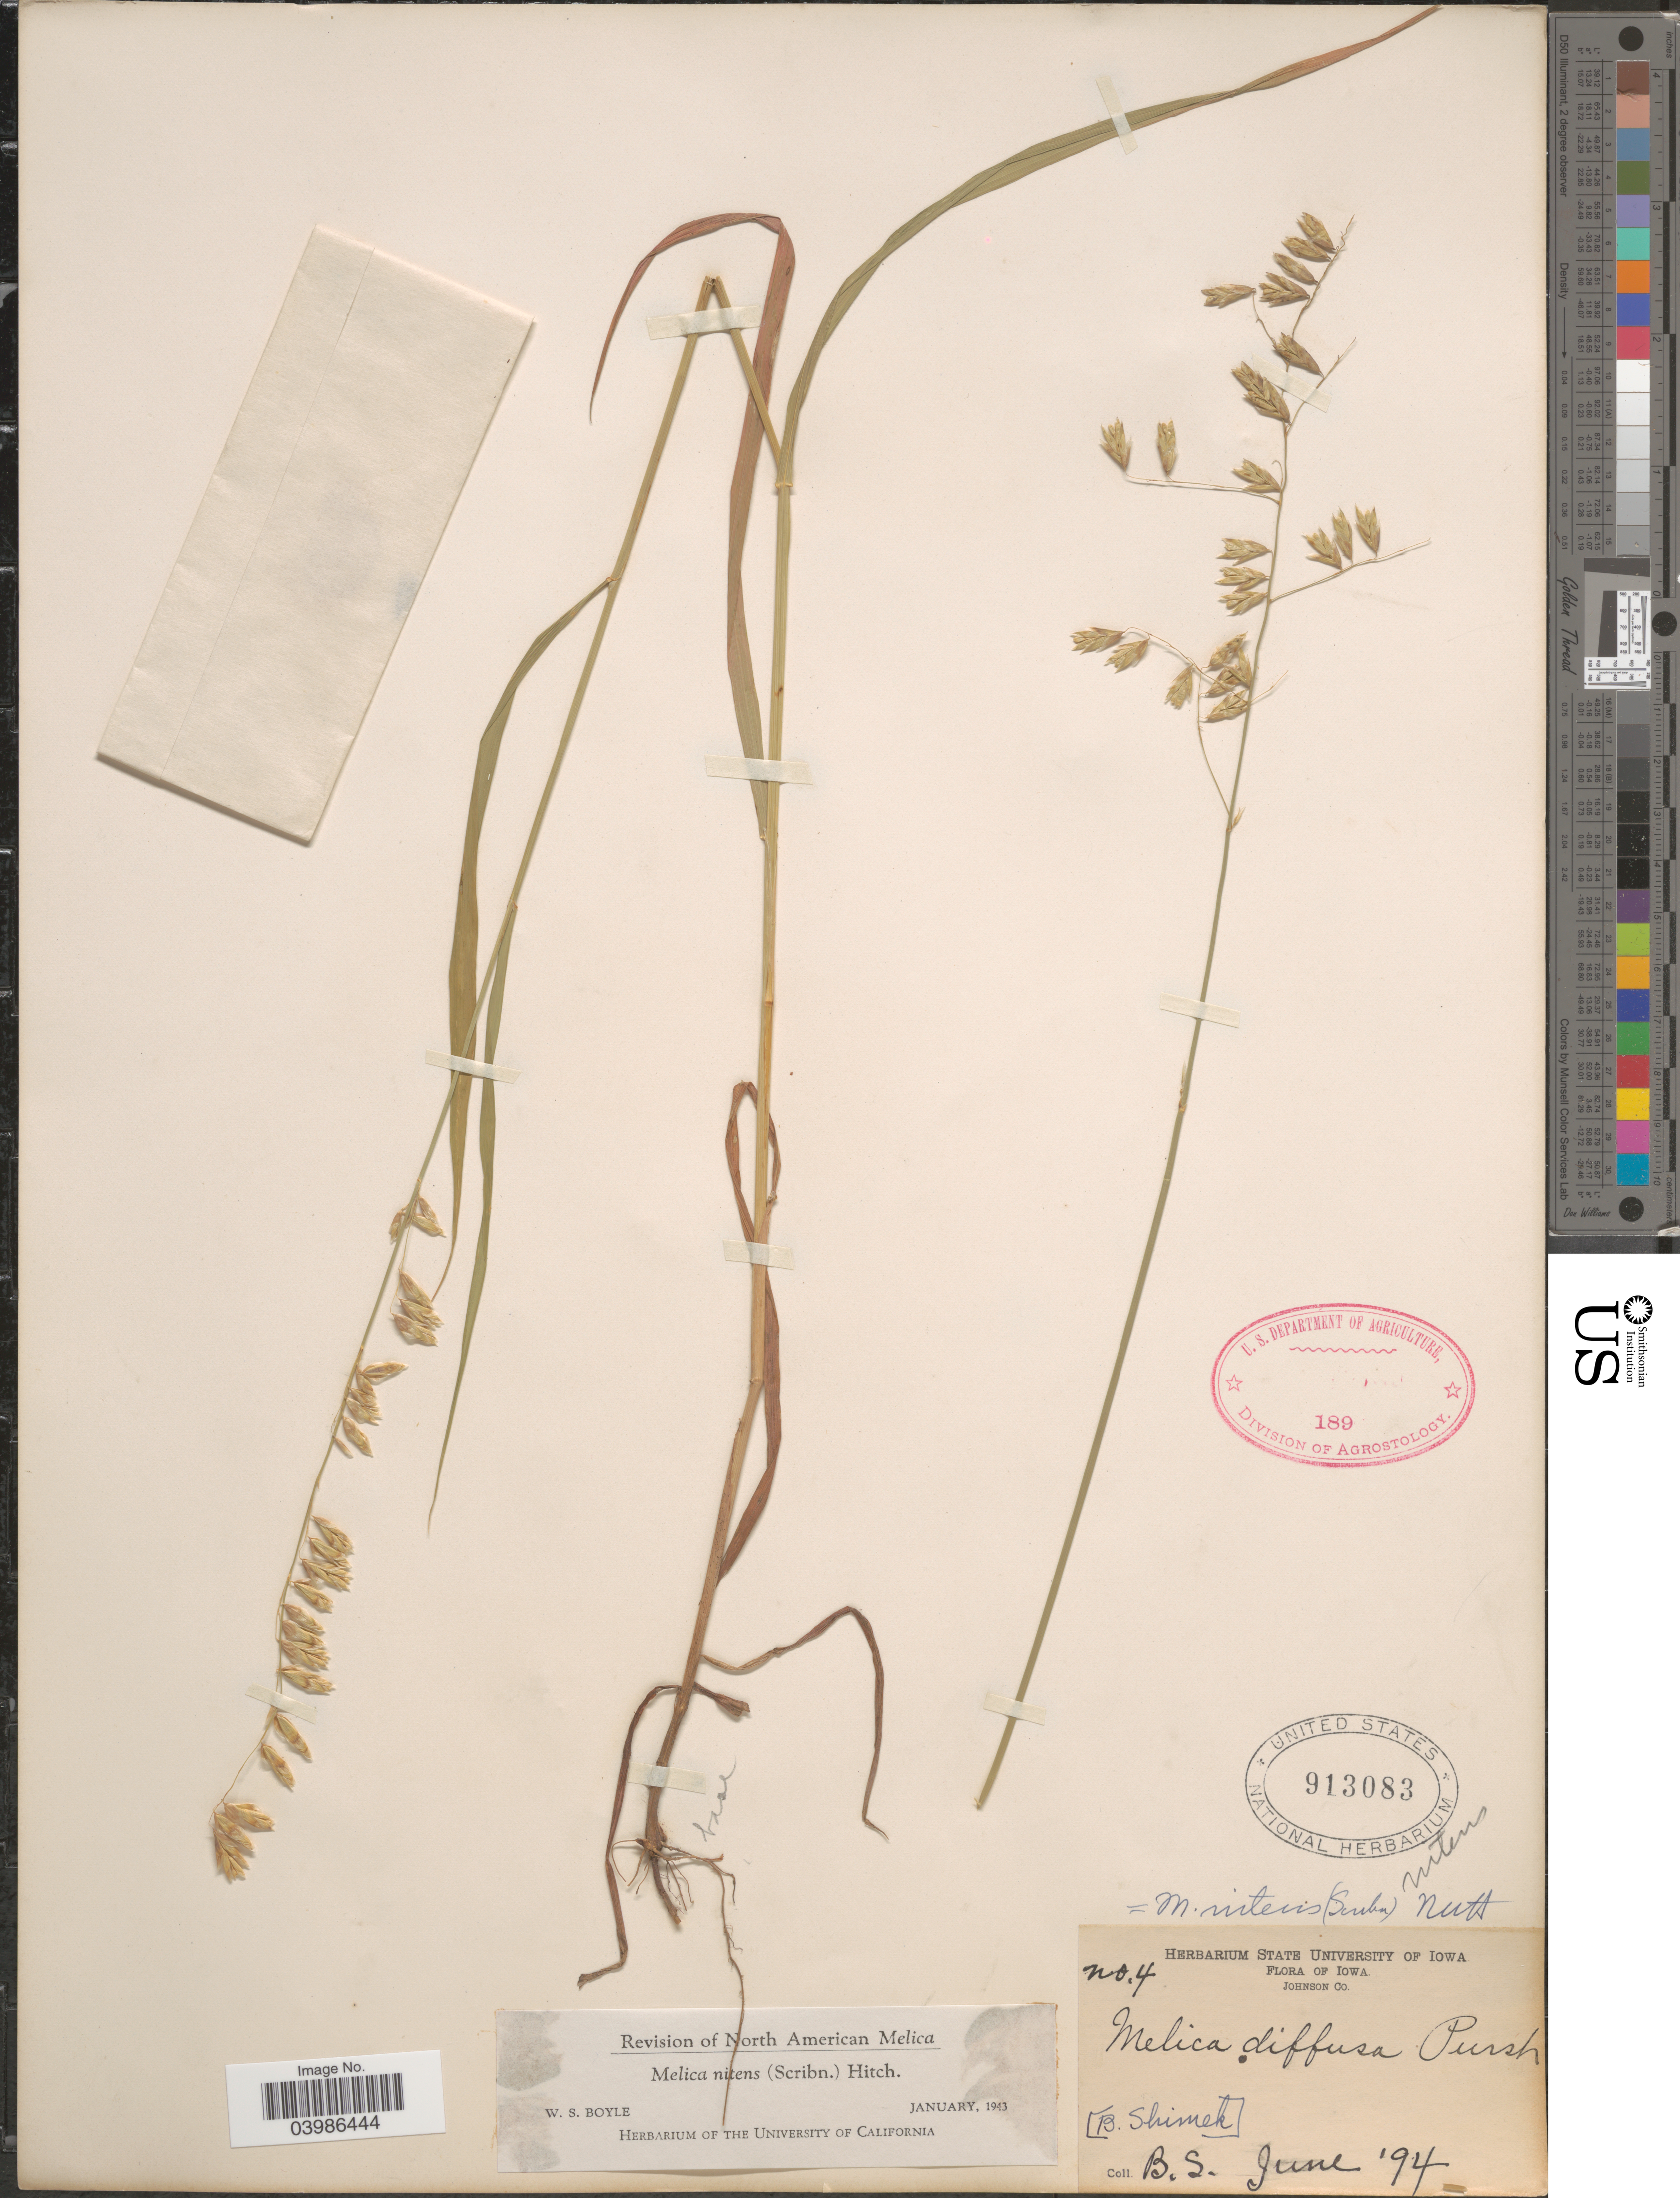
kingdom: Plantae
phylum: Tracheophyta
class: Liliopsida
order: Poales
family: Poaceae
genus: Melica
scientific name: Melica nitens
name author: (Scribn.) Nutt. ex Piper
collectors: B. Shimek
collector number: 4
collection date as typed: Transcribed d/m/y: /6/94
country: United States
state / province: Iowa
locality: Johnson Co.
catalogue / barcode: US 913083